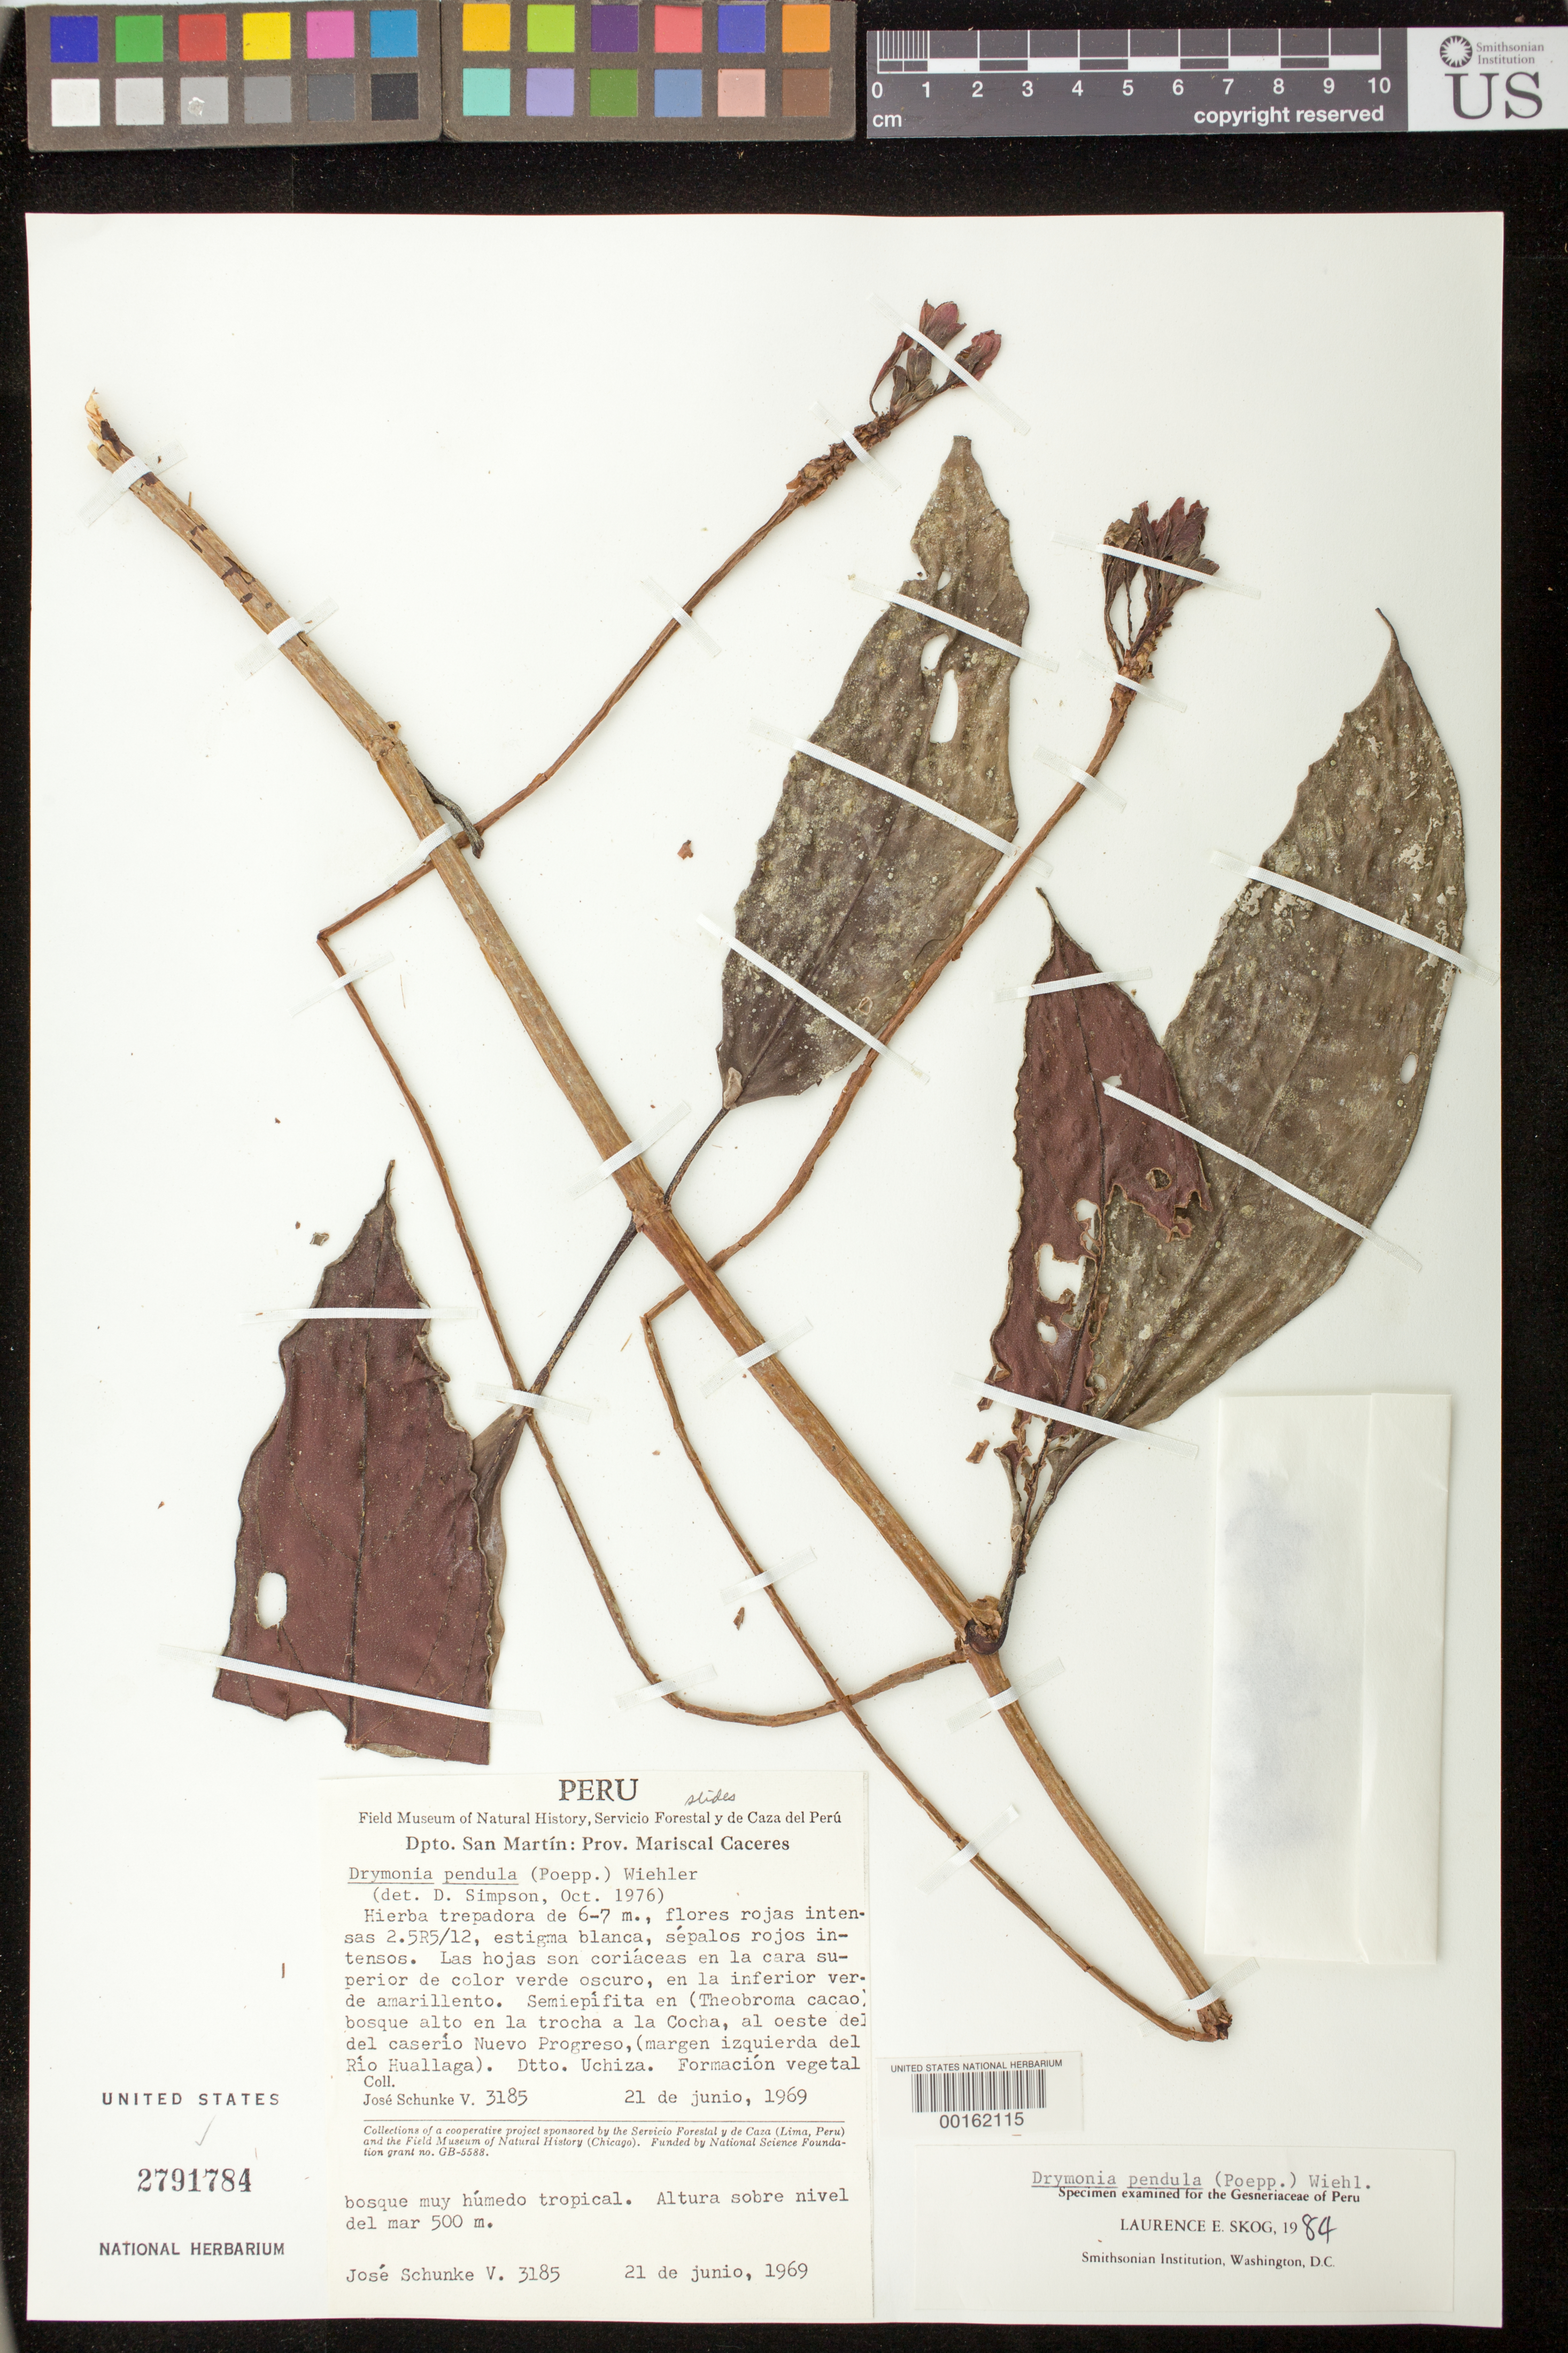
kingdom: Plantae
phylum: Tracheophyta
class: Magnoliopsida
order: Lamiales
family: Gesneriaceae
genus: Drymonia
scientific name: Drymonia pendula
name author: (Poepp.) Wiehler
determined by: Skog, Laurence E.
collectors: J. Schunke Vigo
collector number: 3185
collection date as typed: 21 Jun 1969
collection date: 1969-06-21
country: Peru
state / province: San Martín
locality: Prov. Mariscal Cáceres, Dtto. Uchiza; en la trocha a la Cocha, W del caserío Nuevo Progreso (margen izquierda del Río Huallaga)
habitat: Formación vegetal bosque muy húmedo tropical; en (Theobroma cacao) bosque alto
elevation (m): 500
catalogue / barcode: US 2791784